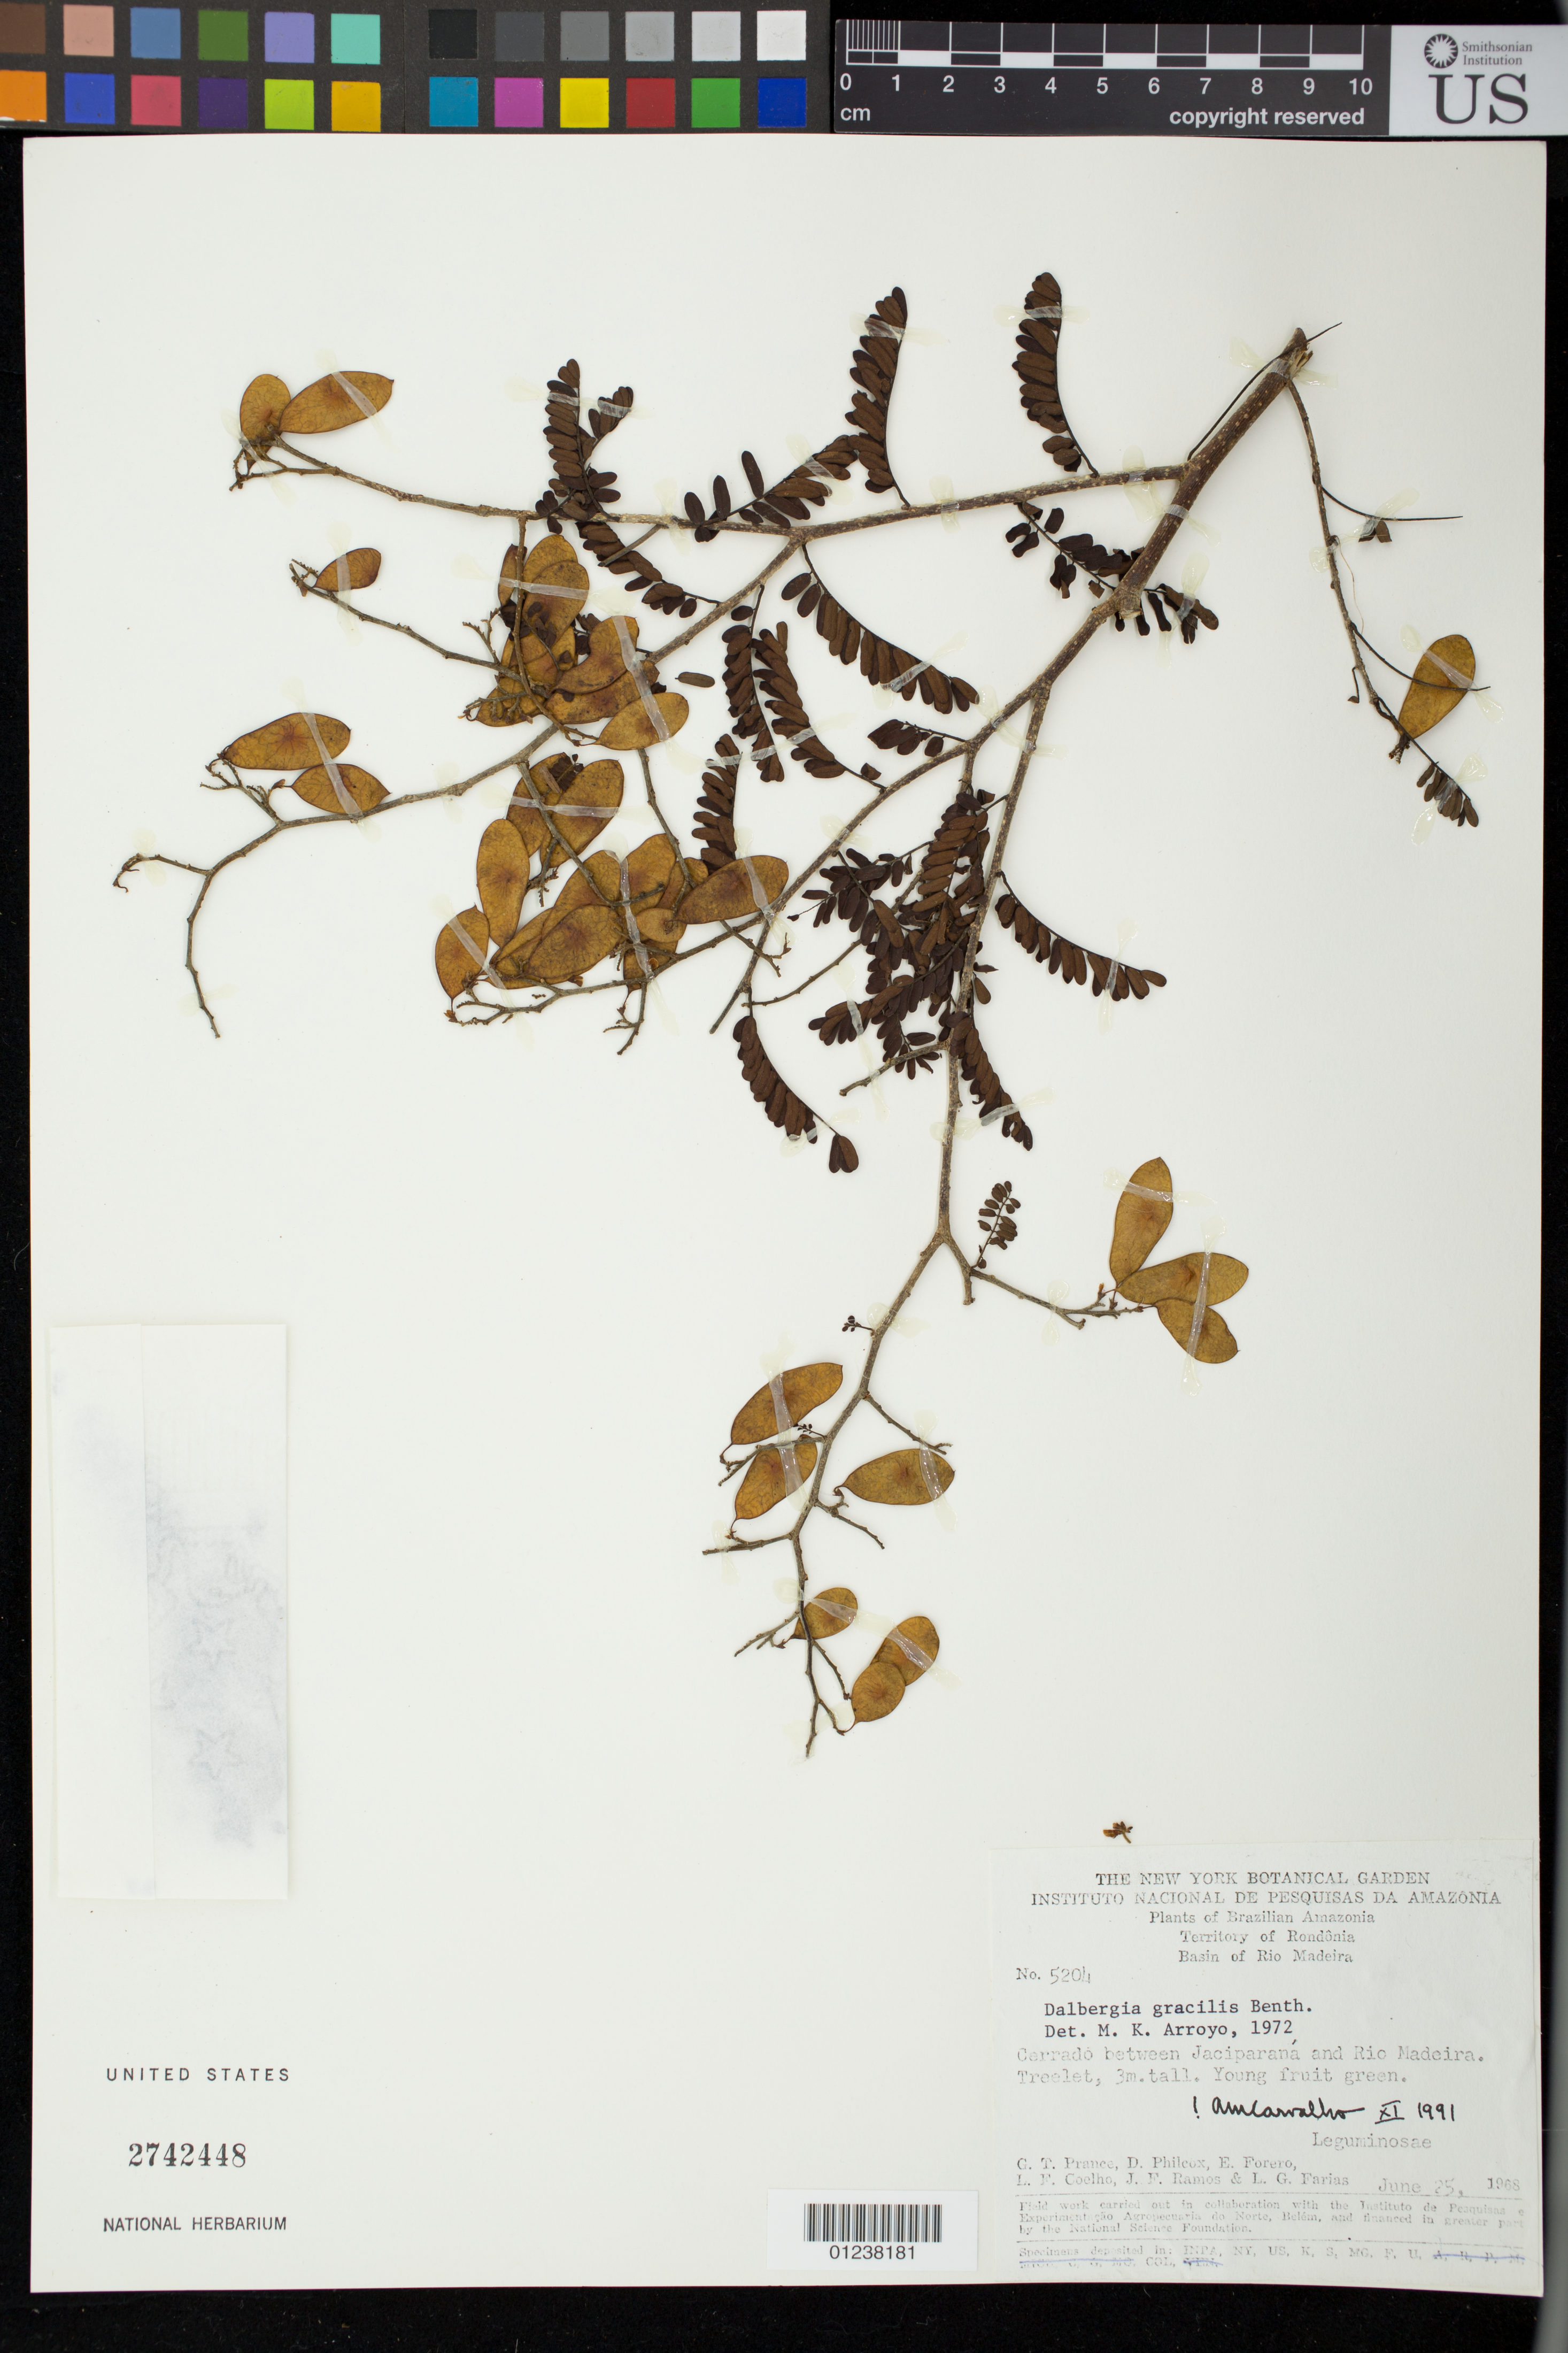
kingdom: Plantae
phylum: Tracheophyta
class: Magnoliopsida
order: Fabales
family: Fabaceae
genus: Dalbergia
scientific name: Dalbergia gracilis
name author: Benth.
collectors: G. T. Prance, D. Philcox, E. Forero, L. F. Coelho, J. F. Ramos & L. G. Farias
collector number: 5204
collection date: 1968-06-25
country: Brazil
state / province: Rondonia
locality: Cerrado between Jaciparana and Rio Madeira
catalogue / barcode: US 2742448